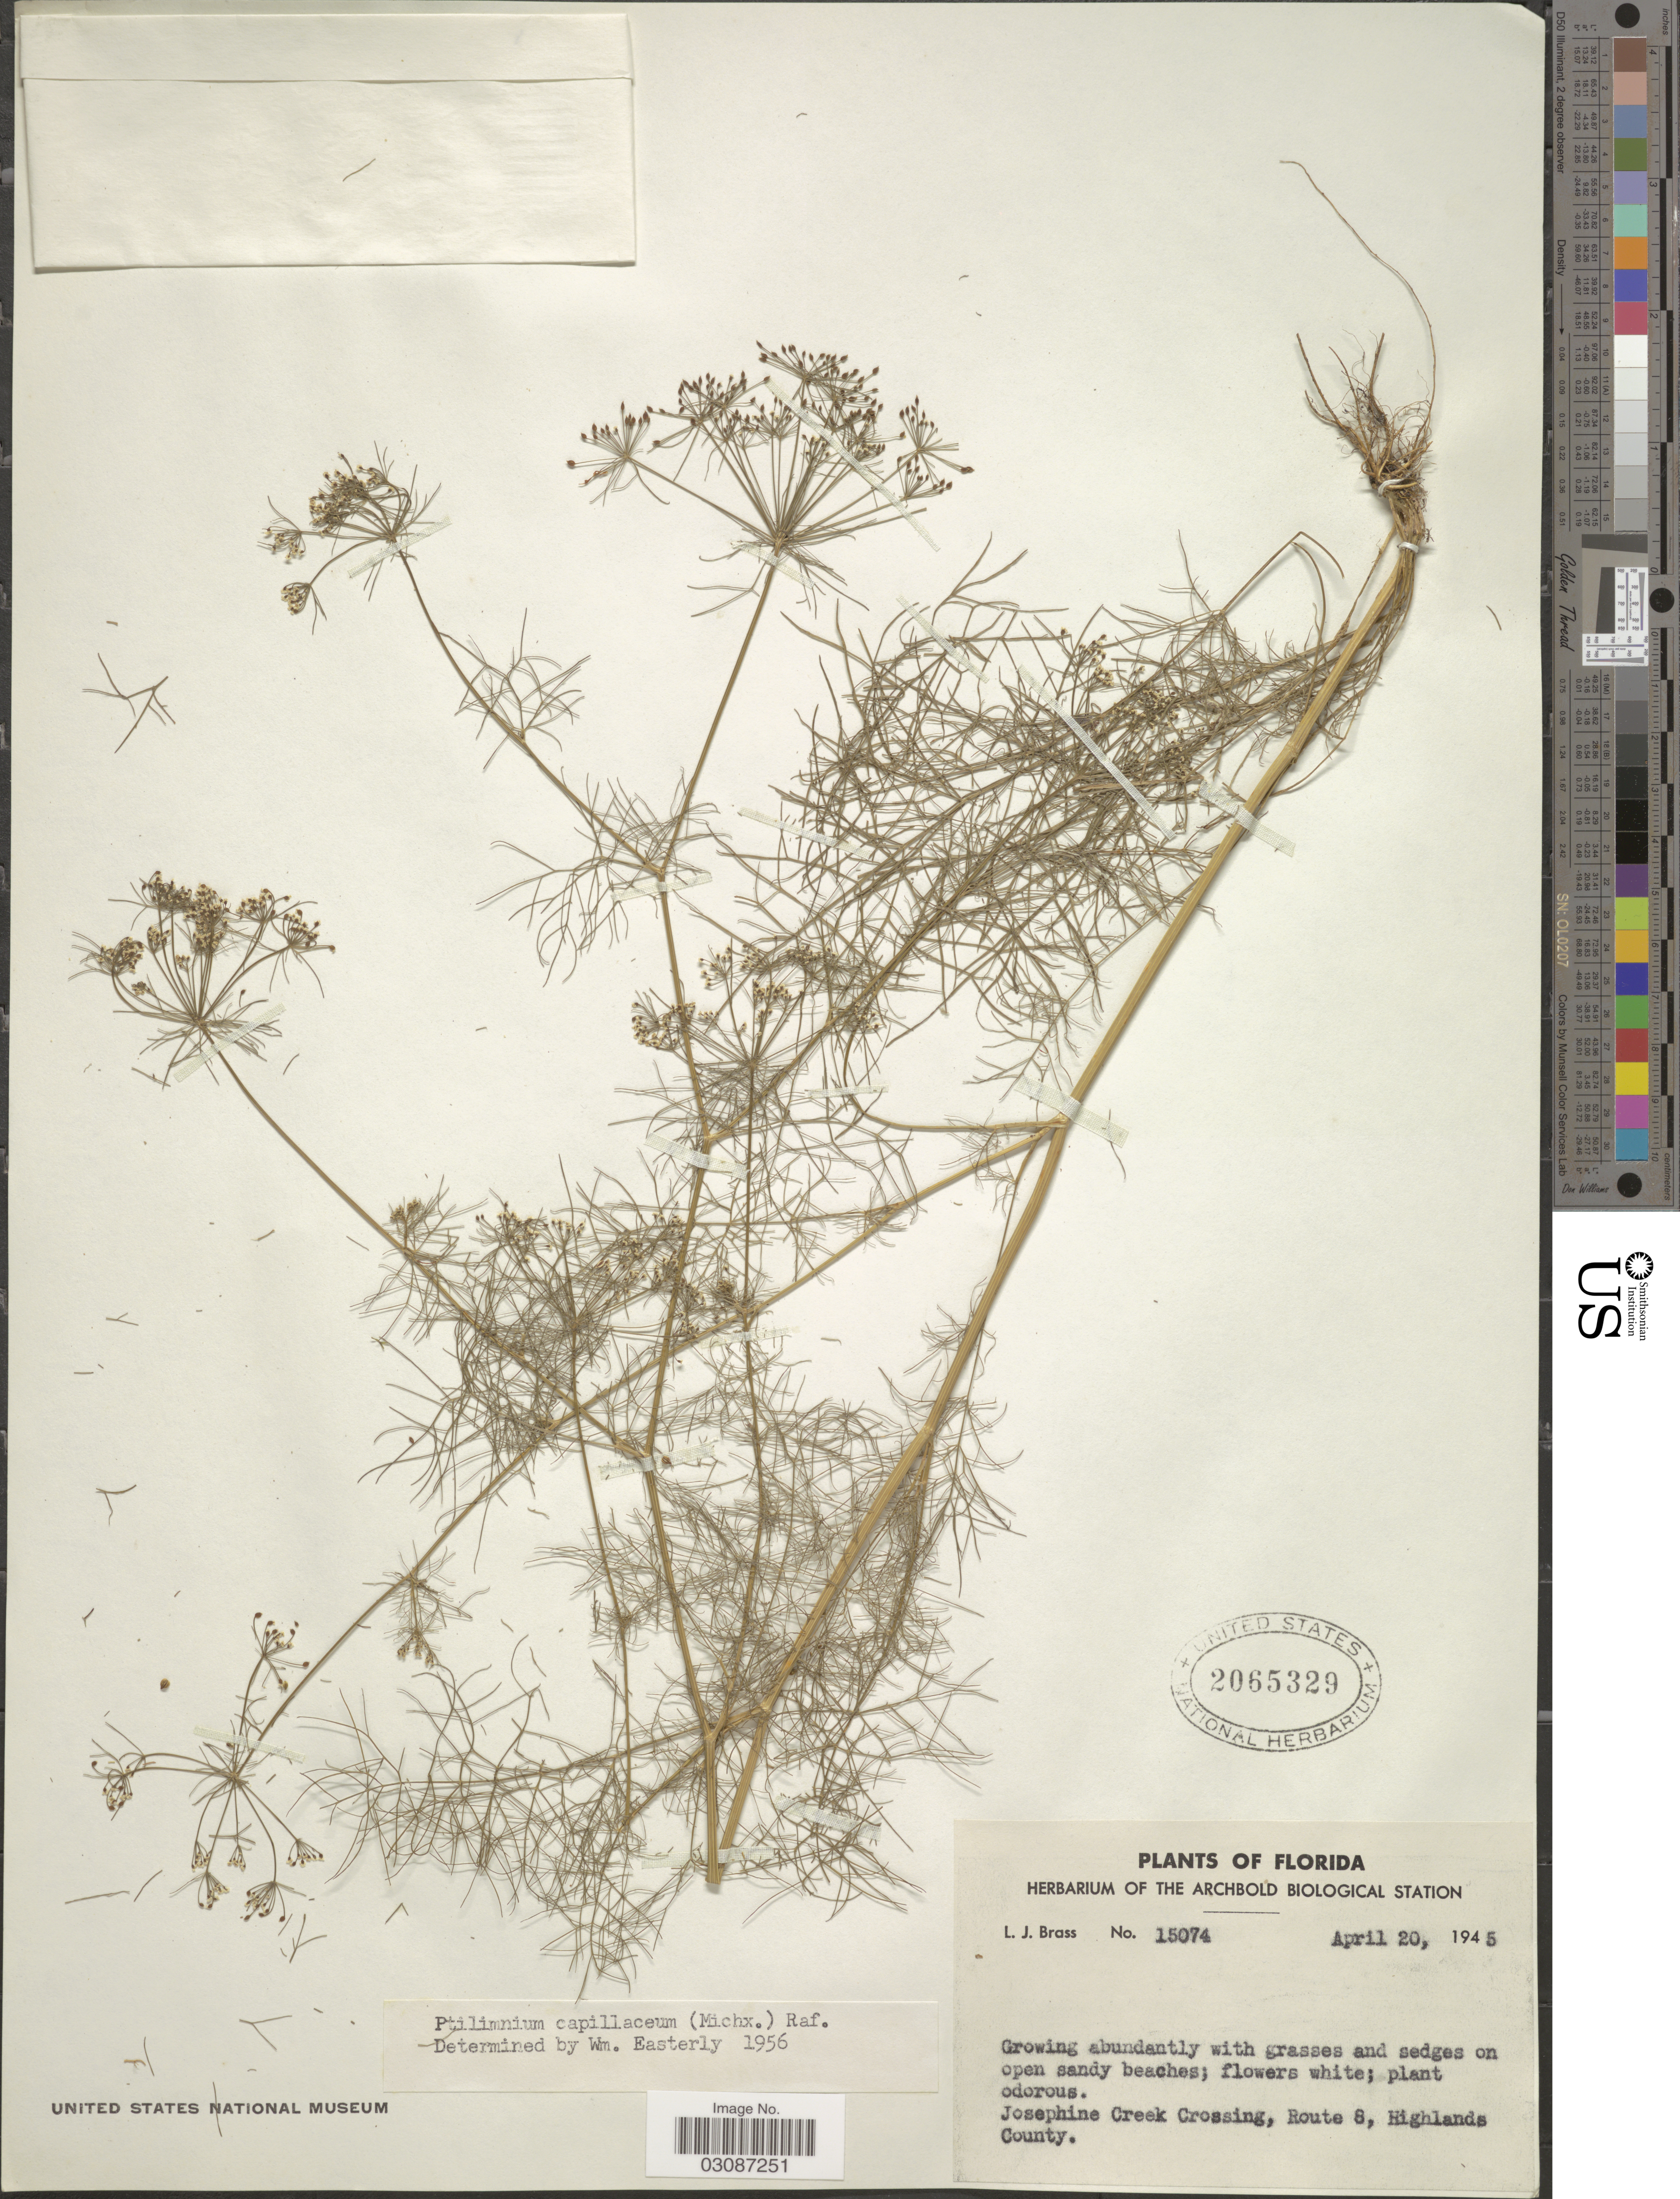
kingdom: Plantae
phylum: Tracheophyta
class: Magnoliopsida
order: Apiales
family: Apiaceae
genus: Ptilimnium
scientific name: Ptilimnium capillaceum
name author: (Michx.) Raf.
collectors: L. J. Brass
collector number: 15074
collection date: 1945-04-20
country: United States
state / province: Florida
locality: Josephine Creek Crossing, Route 8, Highlands County.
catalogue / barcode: US 2065329